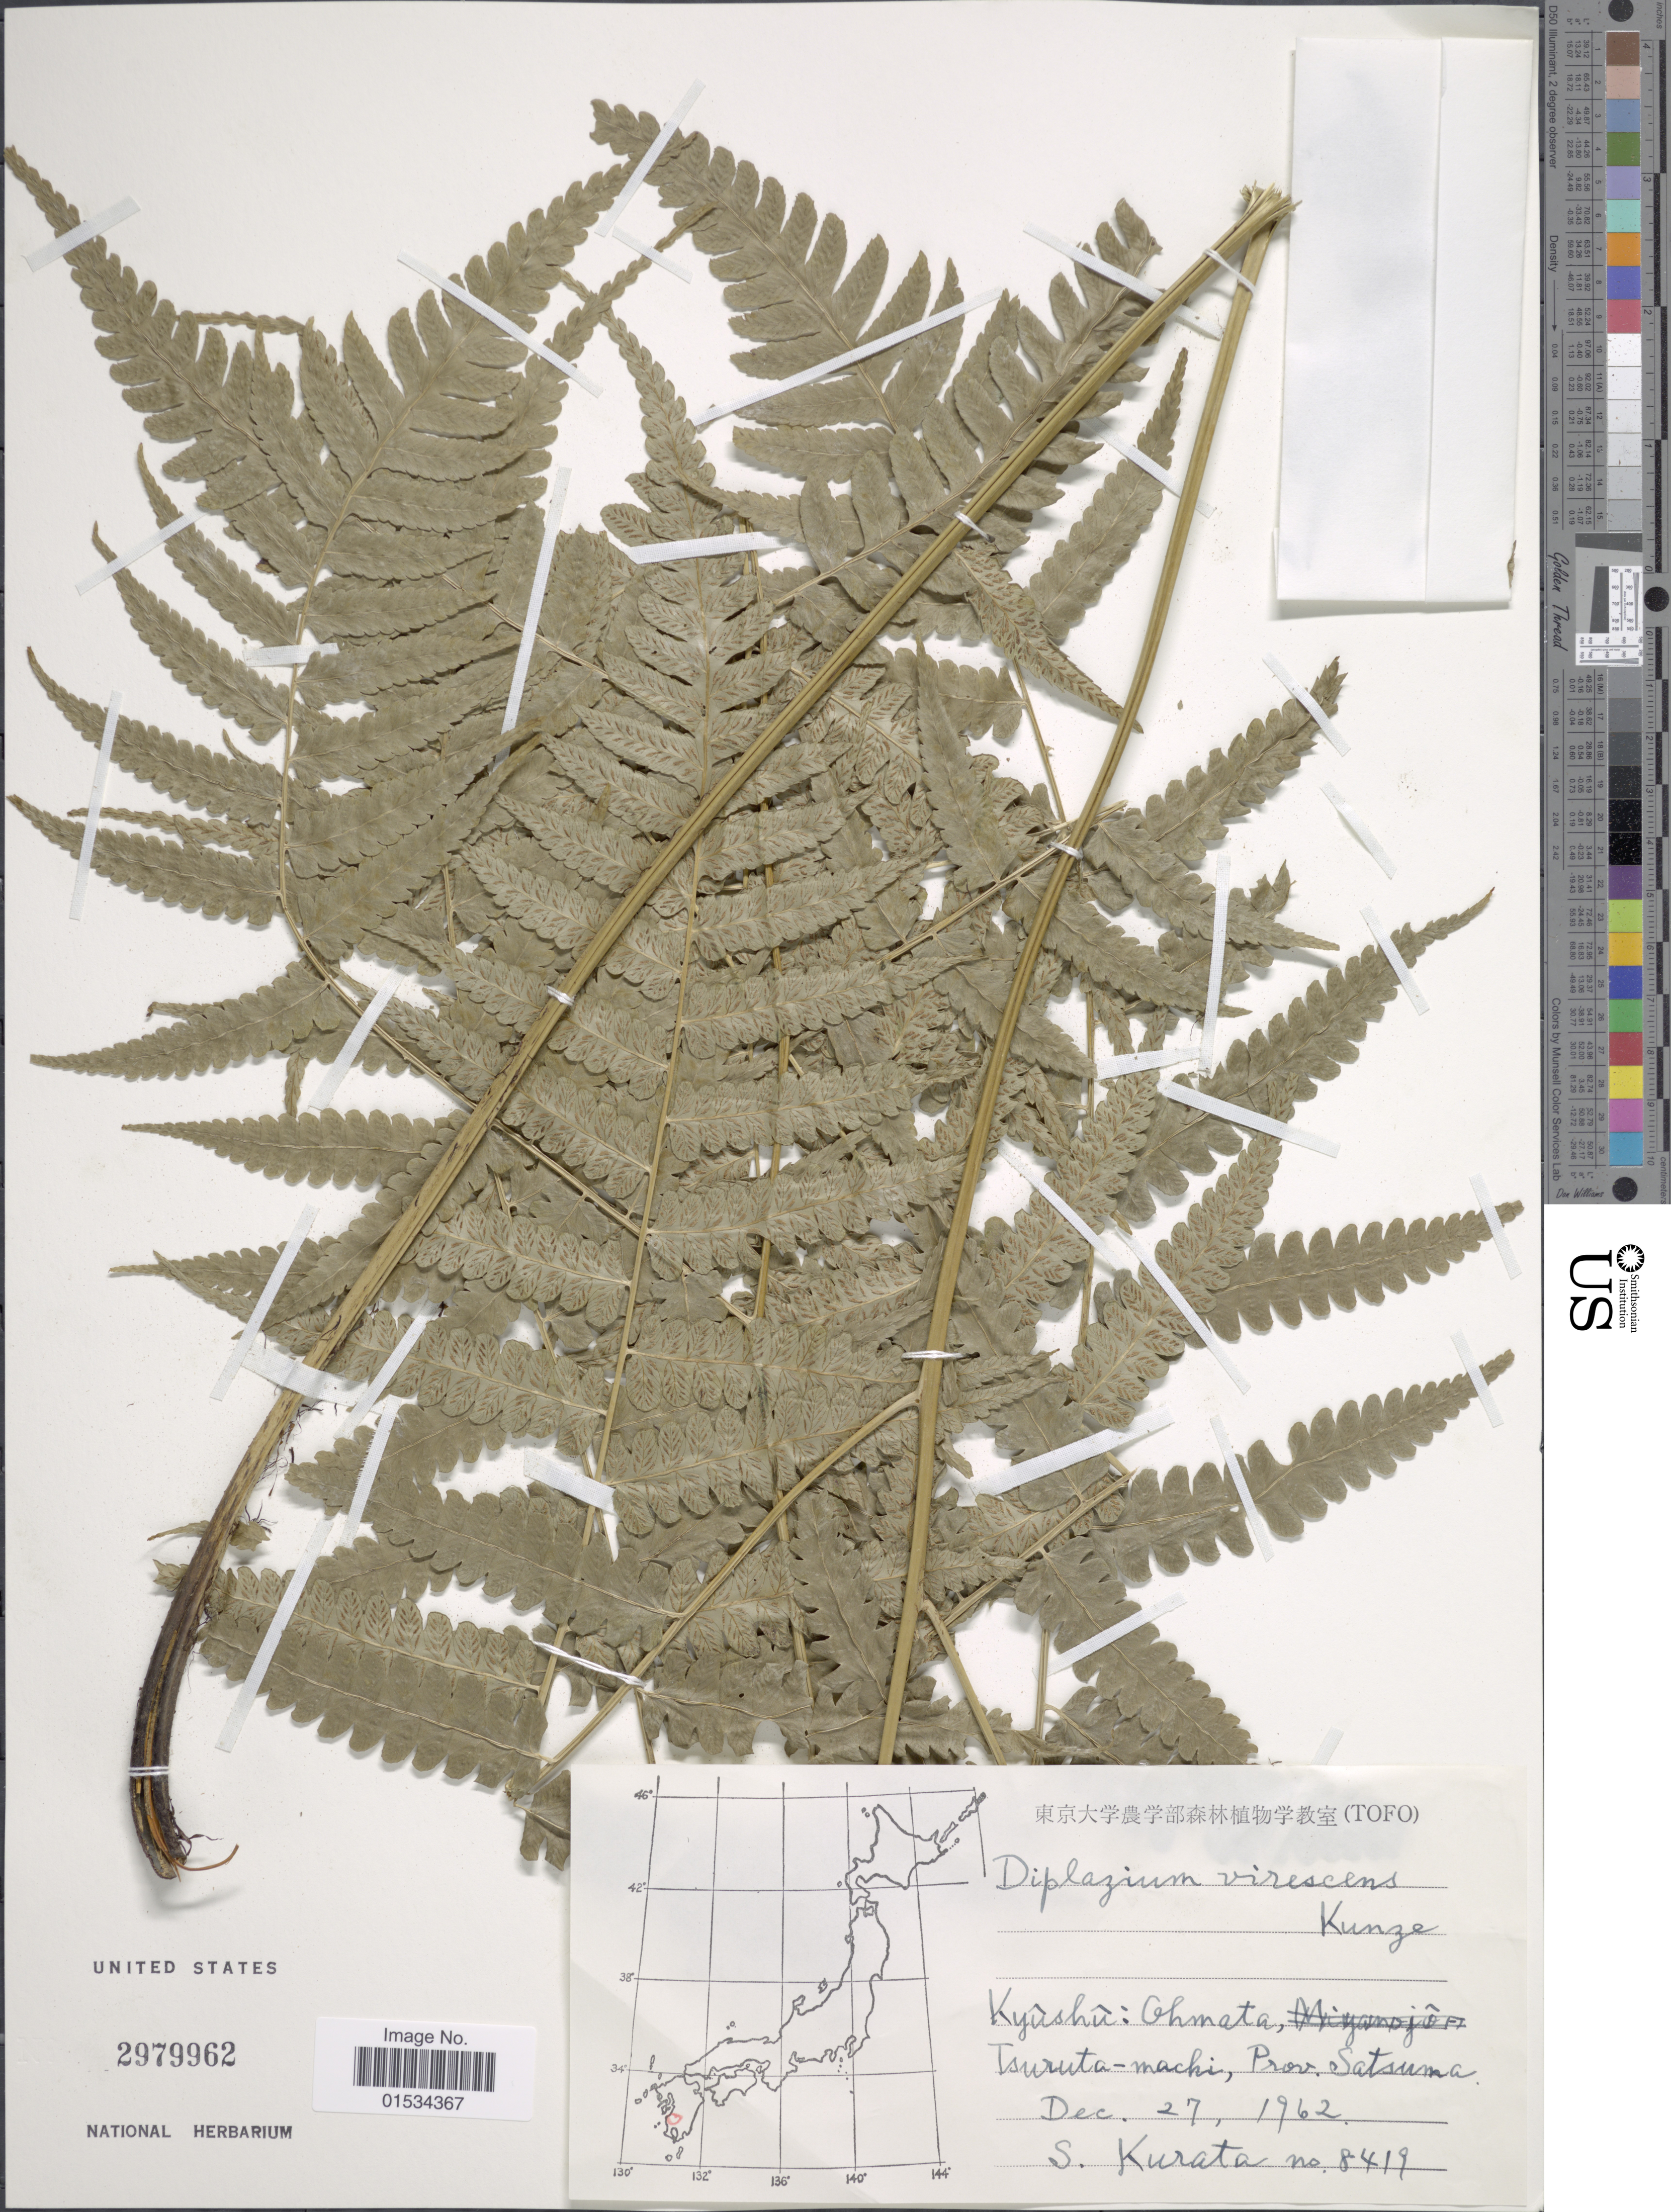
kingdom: Plantae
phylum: Tracheophyta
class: Polypodiopsida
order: Polypodiales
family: Athyriaceae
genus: Diplazium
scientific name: Diplazium virescens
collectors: Sa. Kurata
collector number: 8419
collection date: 1962-12-27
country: Japan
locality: Kyushu :Ohmata, Tsuruta-machi, Prov. Satsuma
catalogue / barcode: US 2979962